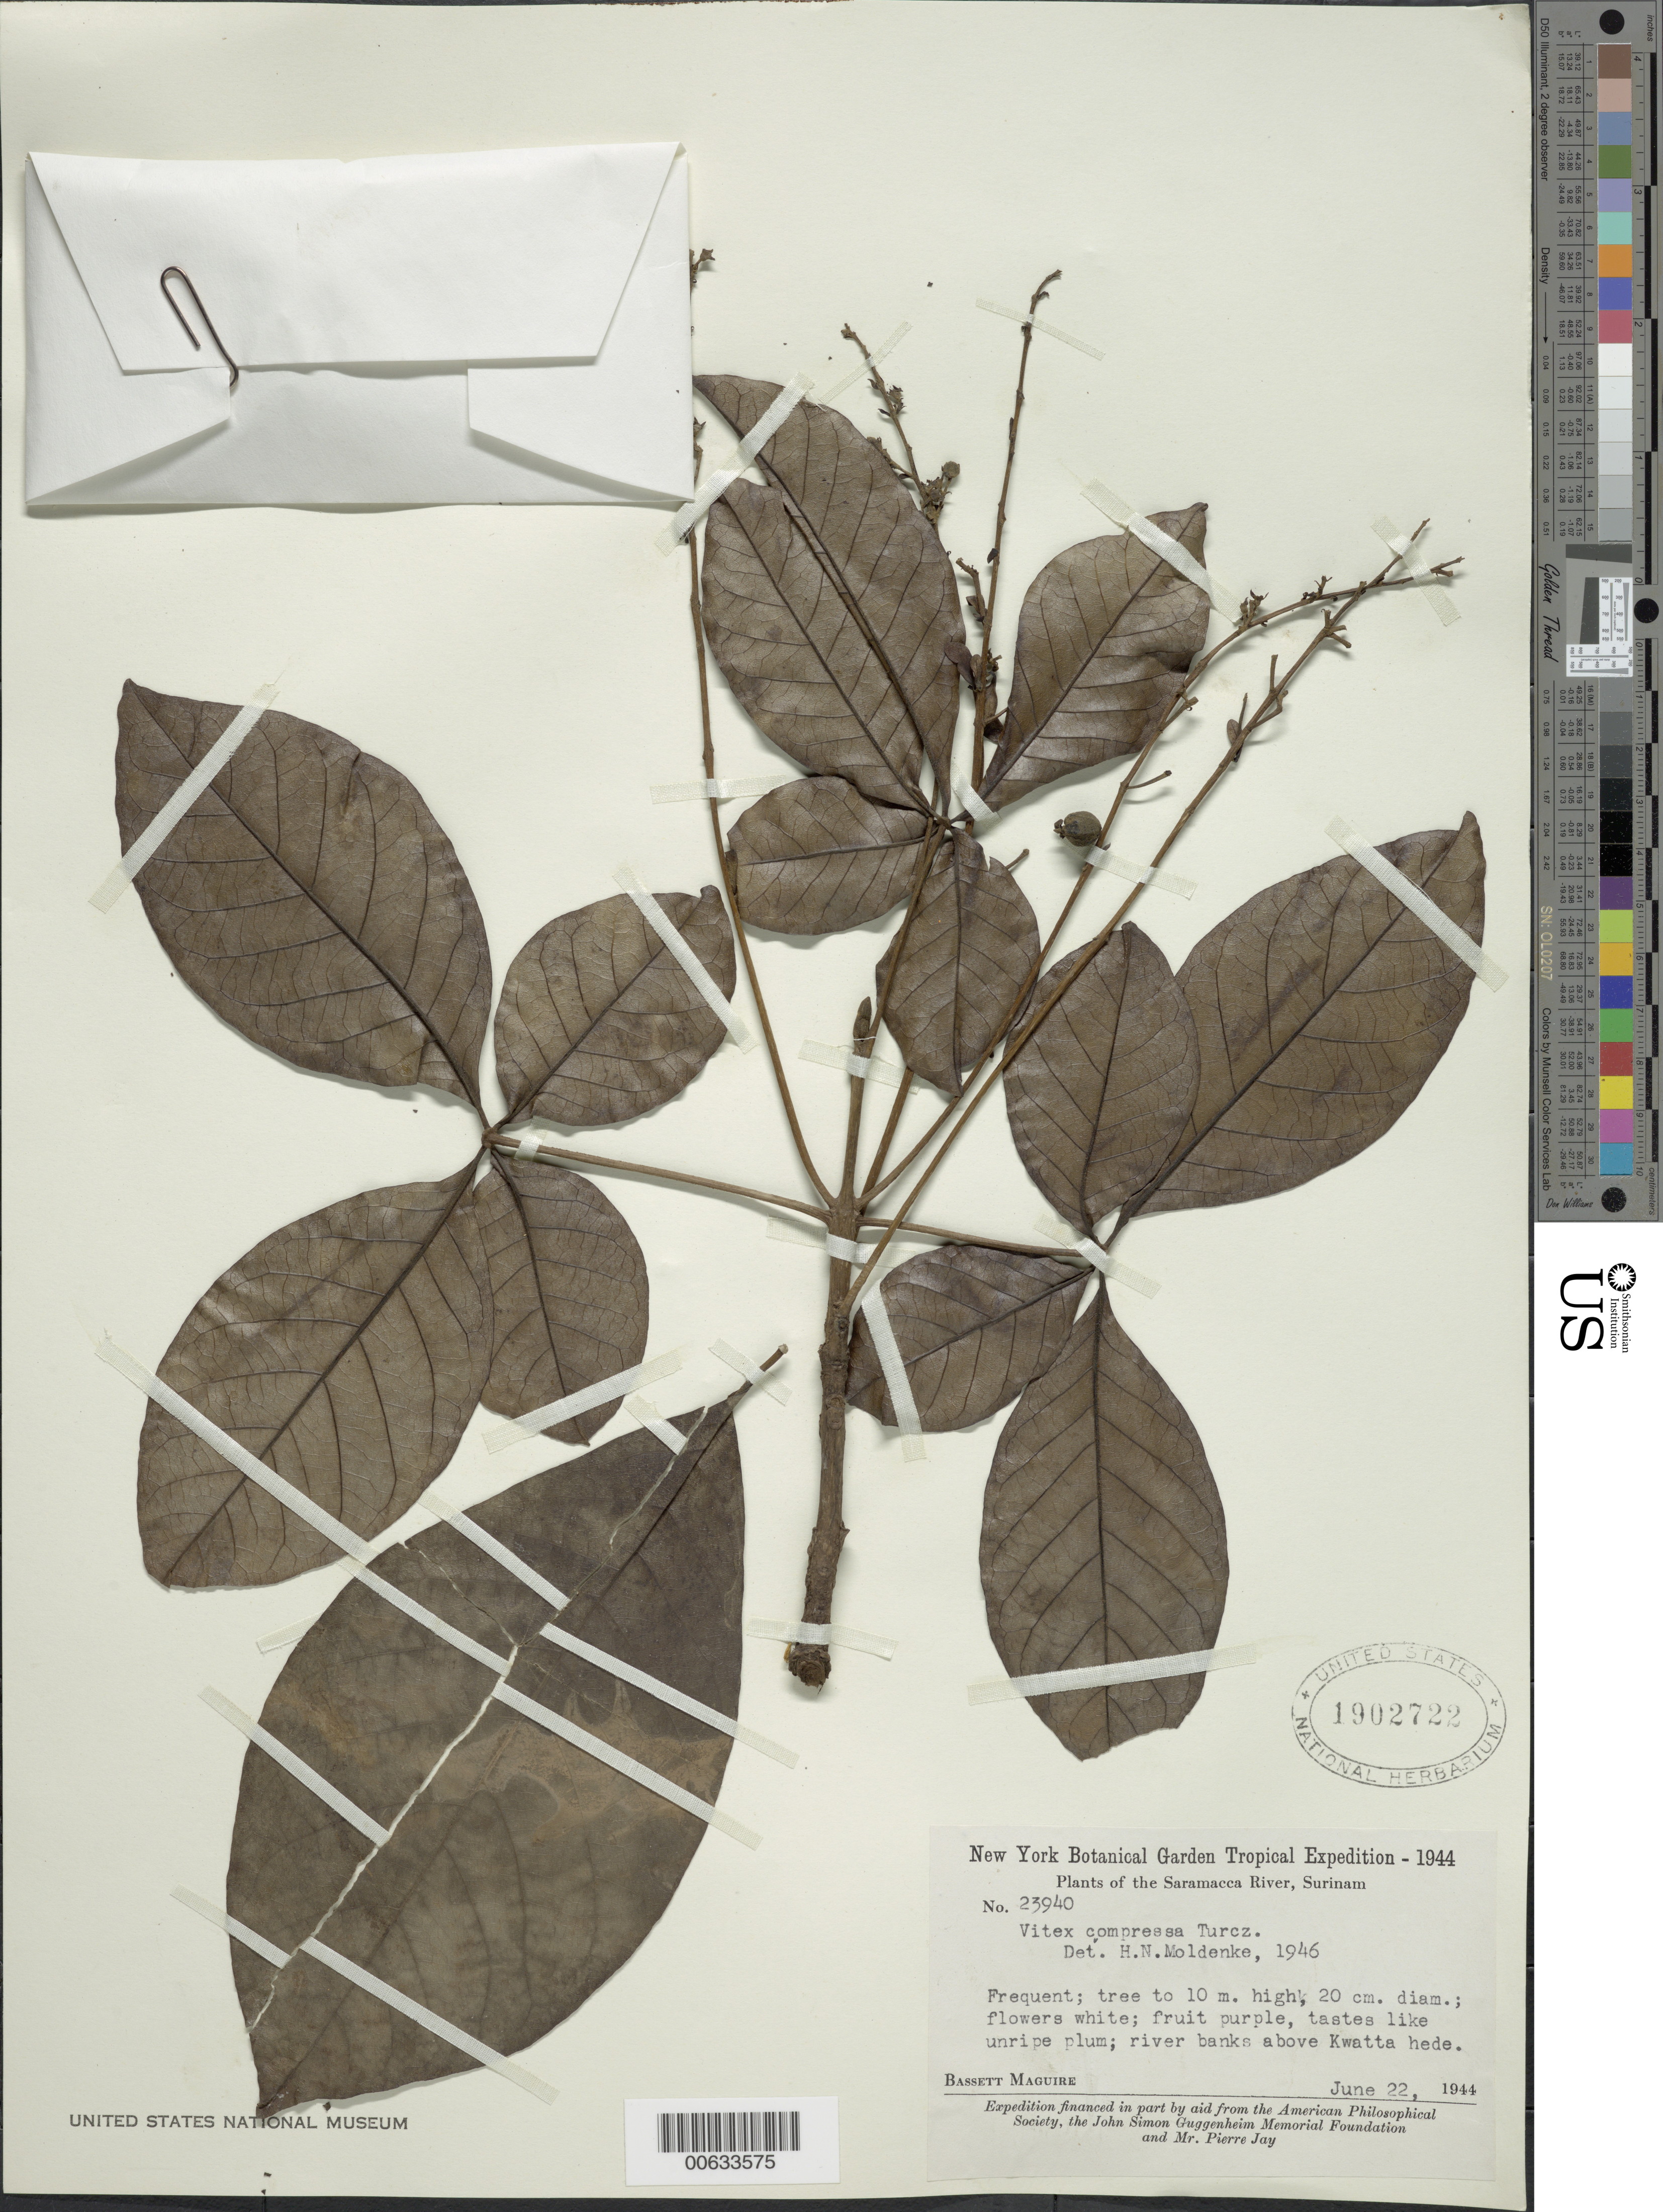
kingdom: Plantae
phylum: Tracheophyta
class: Magnoliopsida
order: Lamiales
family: Lamiaceae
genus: Vitex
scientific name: Vitex compressa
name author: Turcz.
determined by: Moldenke, H. N.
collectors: B. Maguire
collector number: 23940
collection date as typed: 22-Jun-44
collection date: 1944-06-22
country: Suriname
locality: Kwatta hede village, Saramacca River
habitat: Riverbank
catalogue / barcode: US 1902722